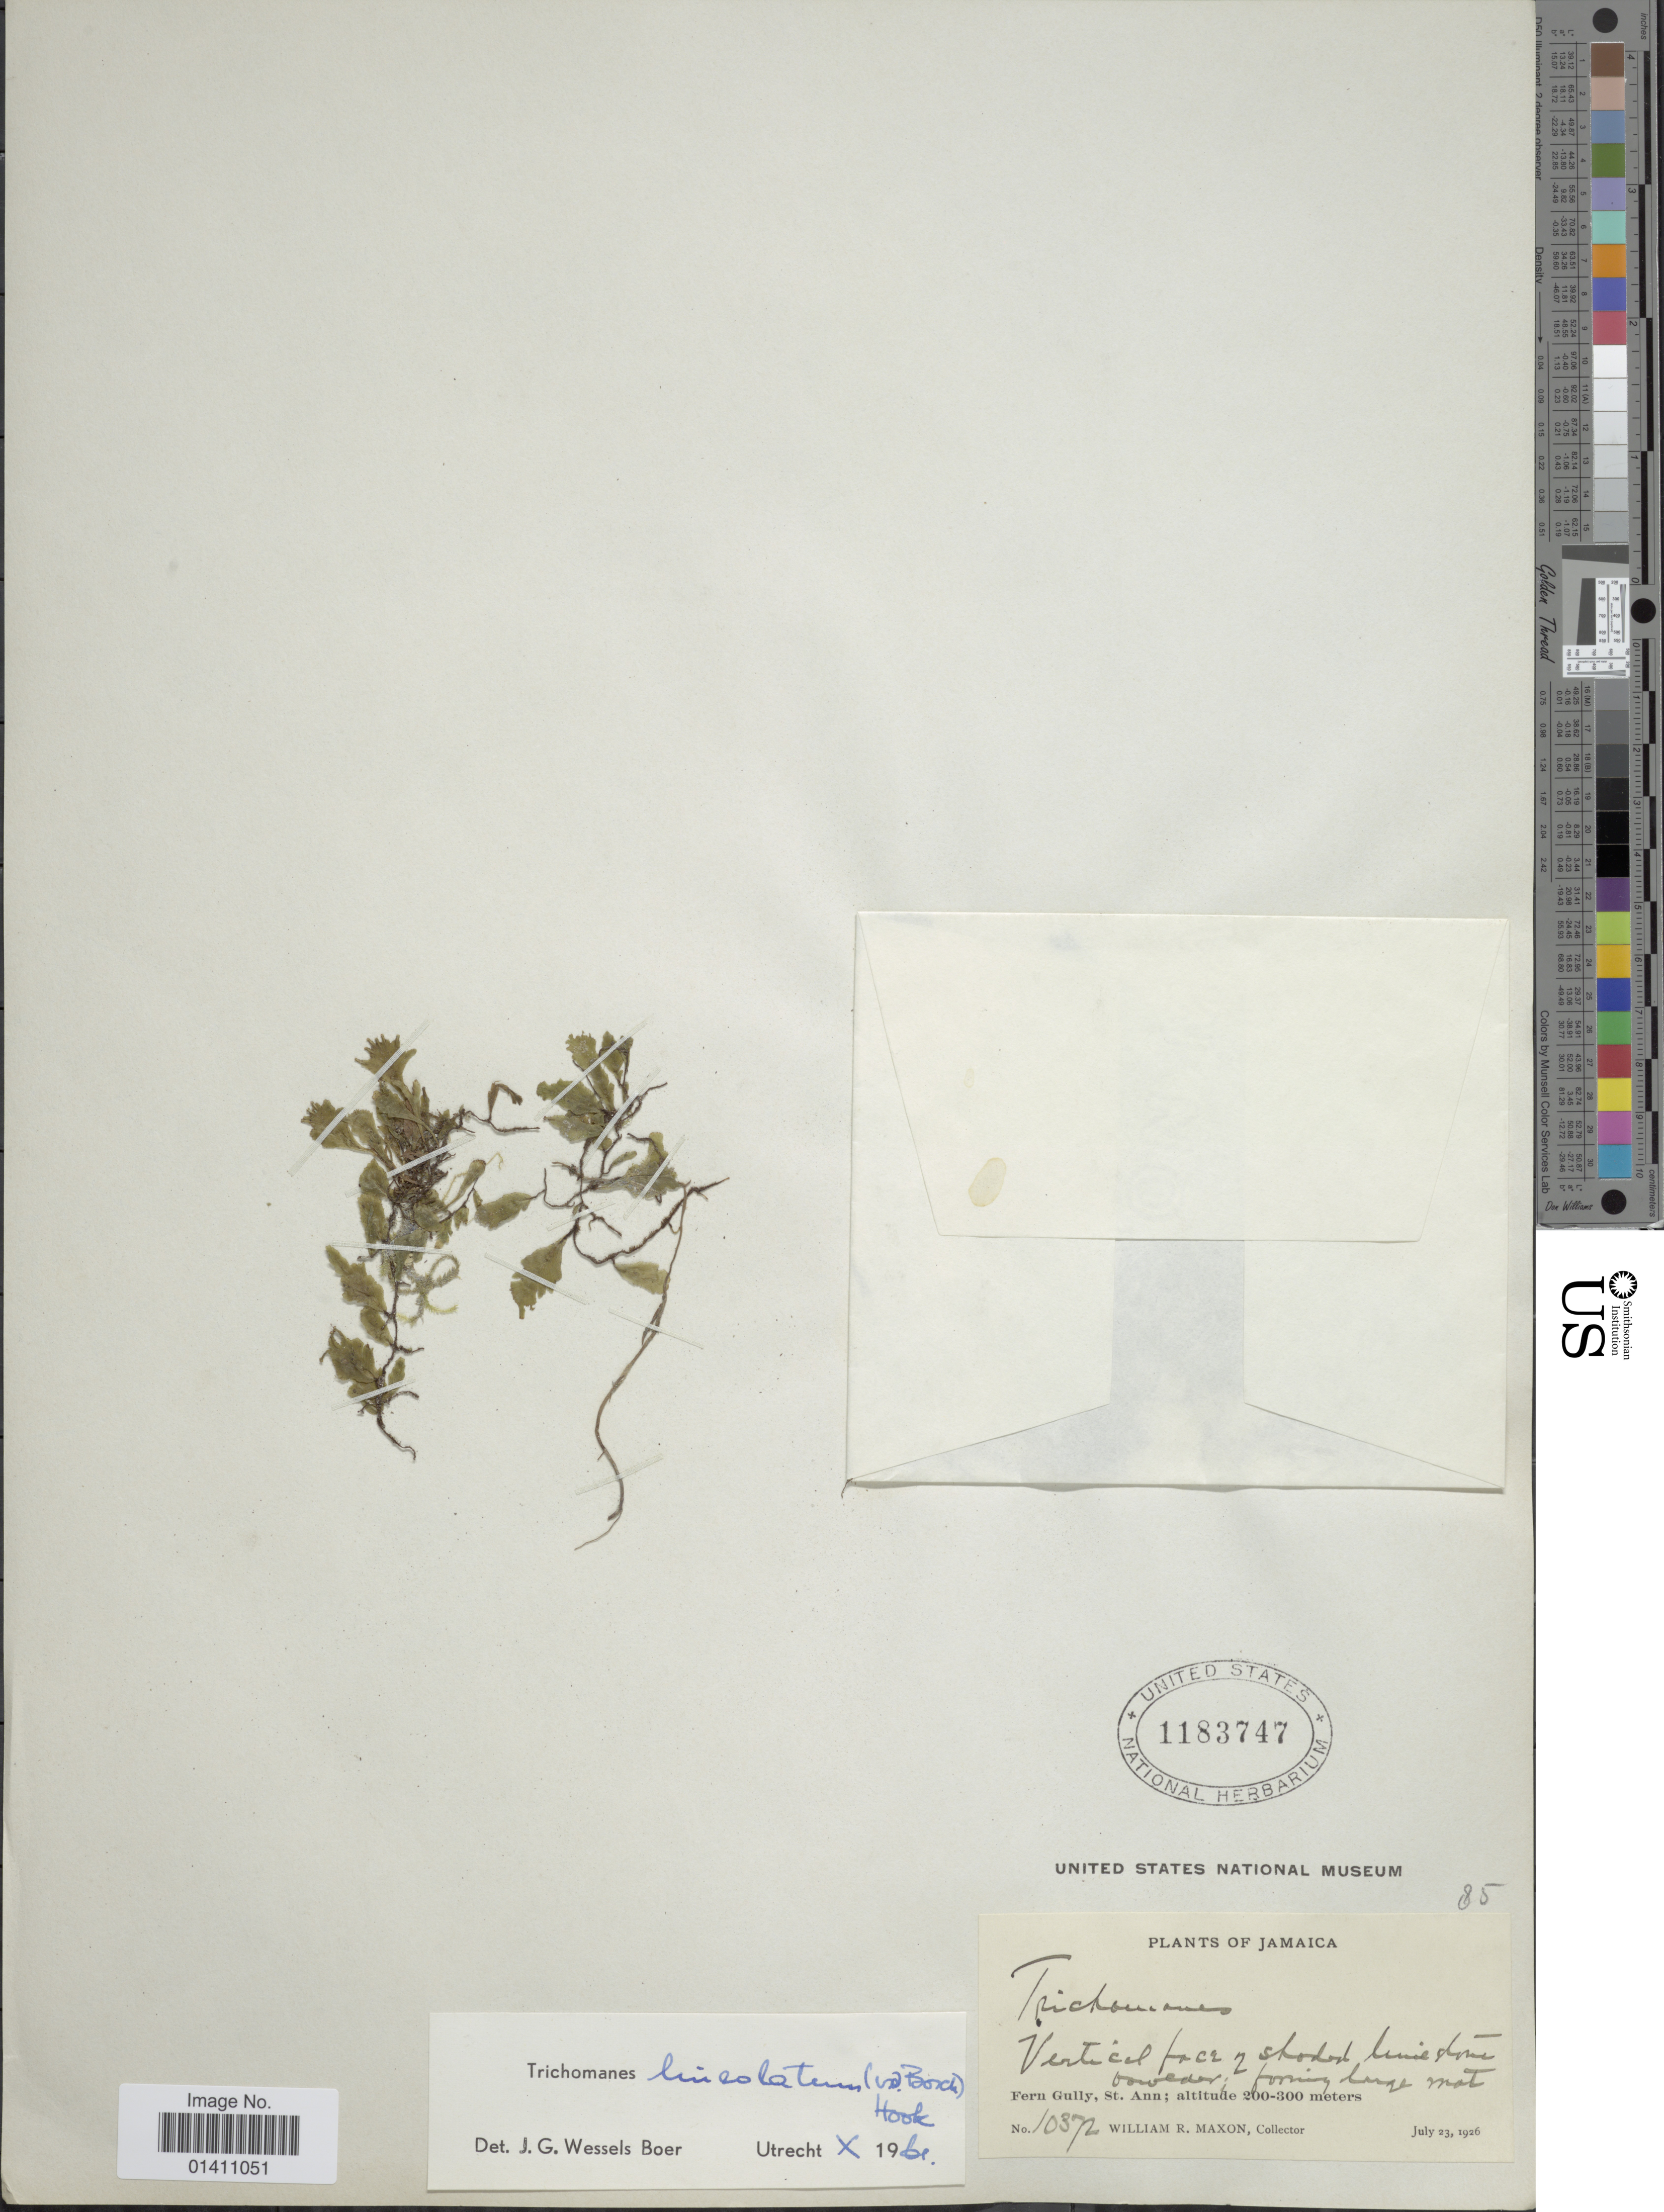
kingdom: Plantae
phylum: Tracheophyta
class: Polypodiopsida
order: Hymenophyllales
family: Hymenophyllaceae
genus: Didymoglossum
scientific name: Didymoglossum lineolatum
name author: Bosch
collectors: W. R. Maxon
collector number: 10372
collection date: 1926-07-23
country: Jamaica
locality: Fern Gully, St. Ann.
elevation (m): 200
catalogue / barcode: US 1183747